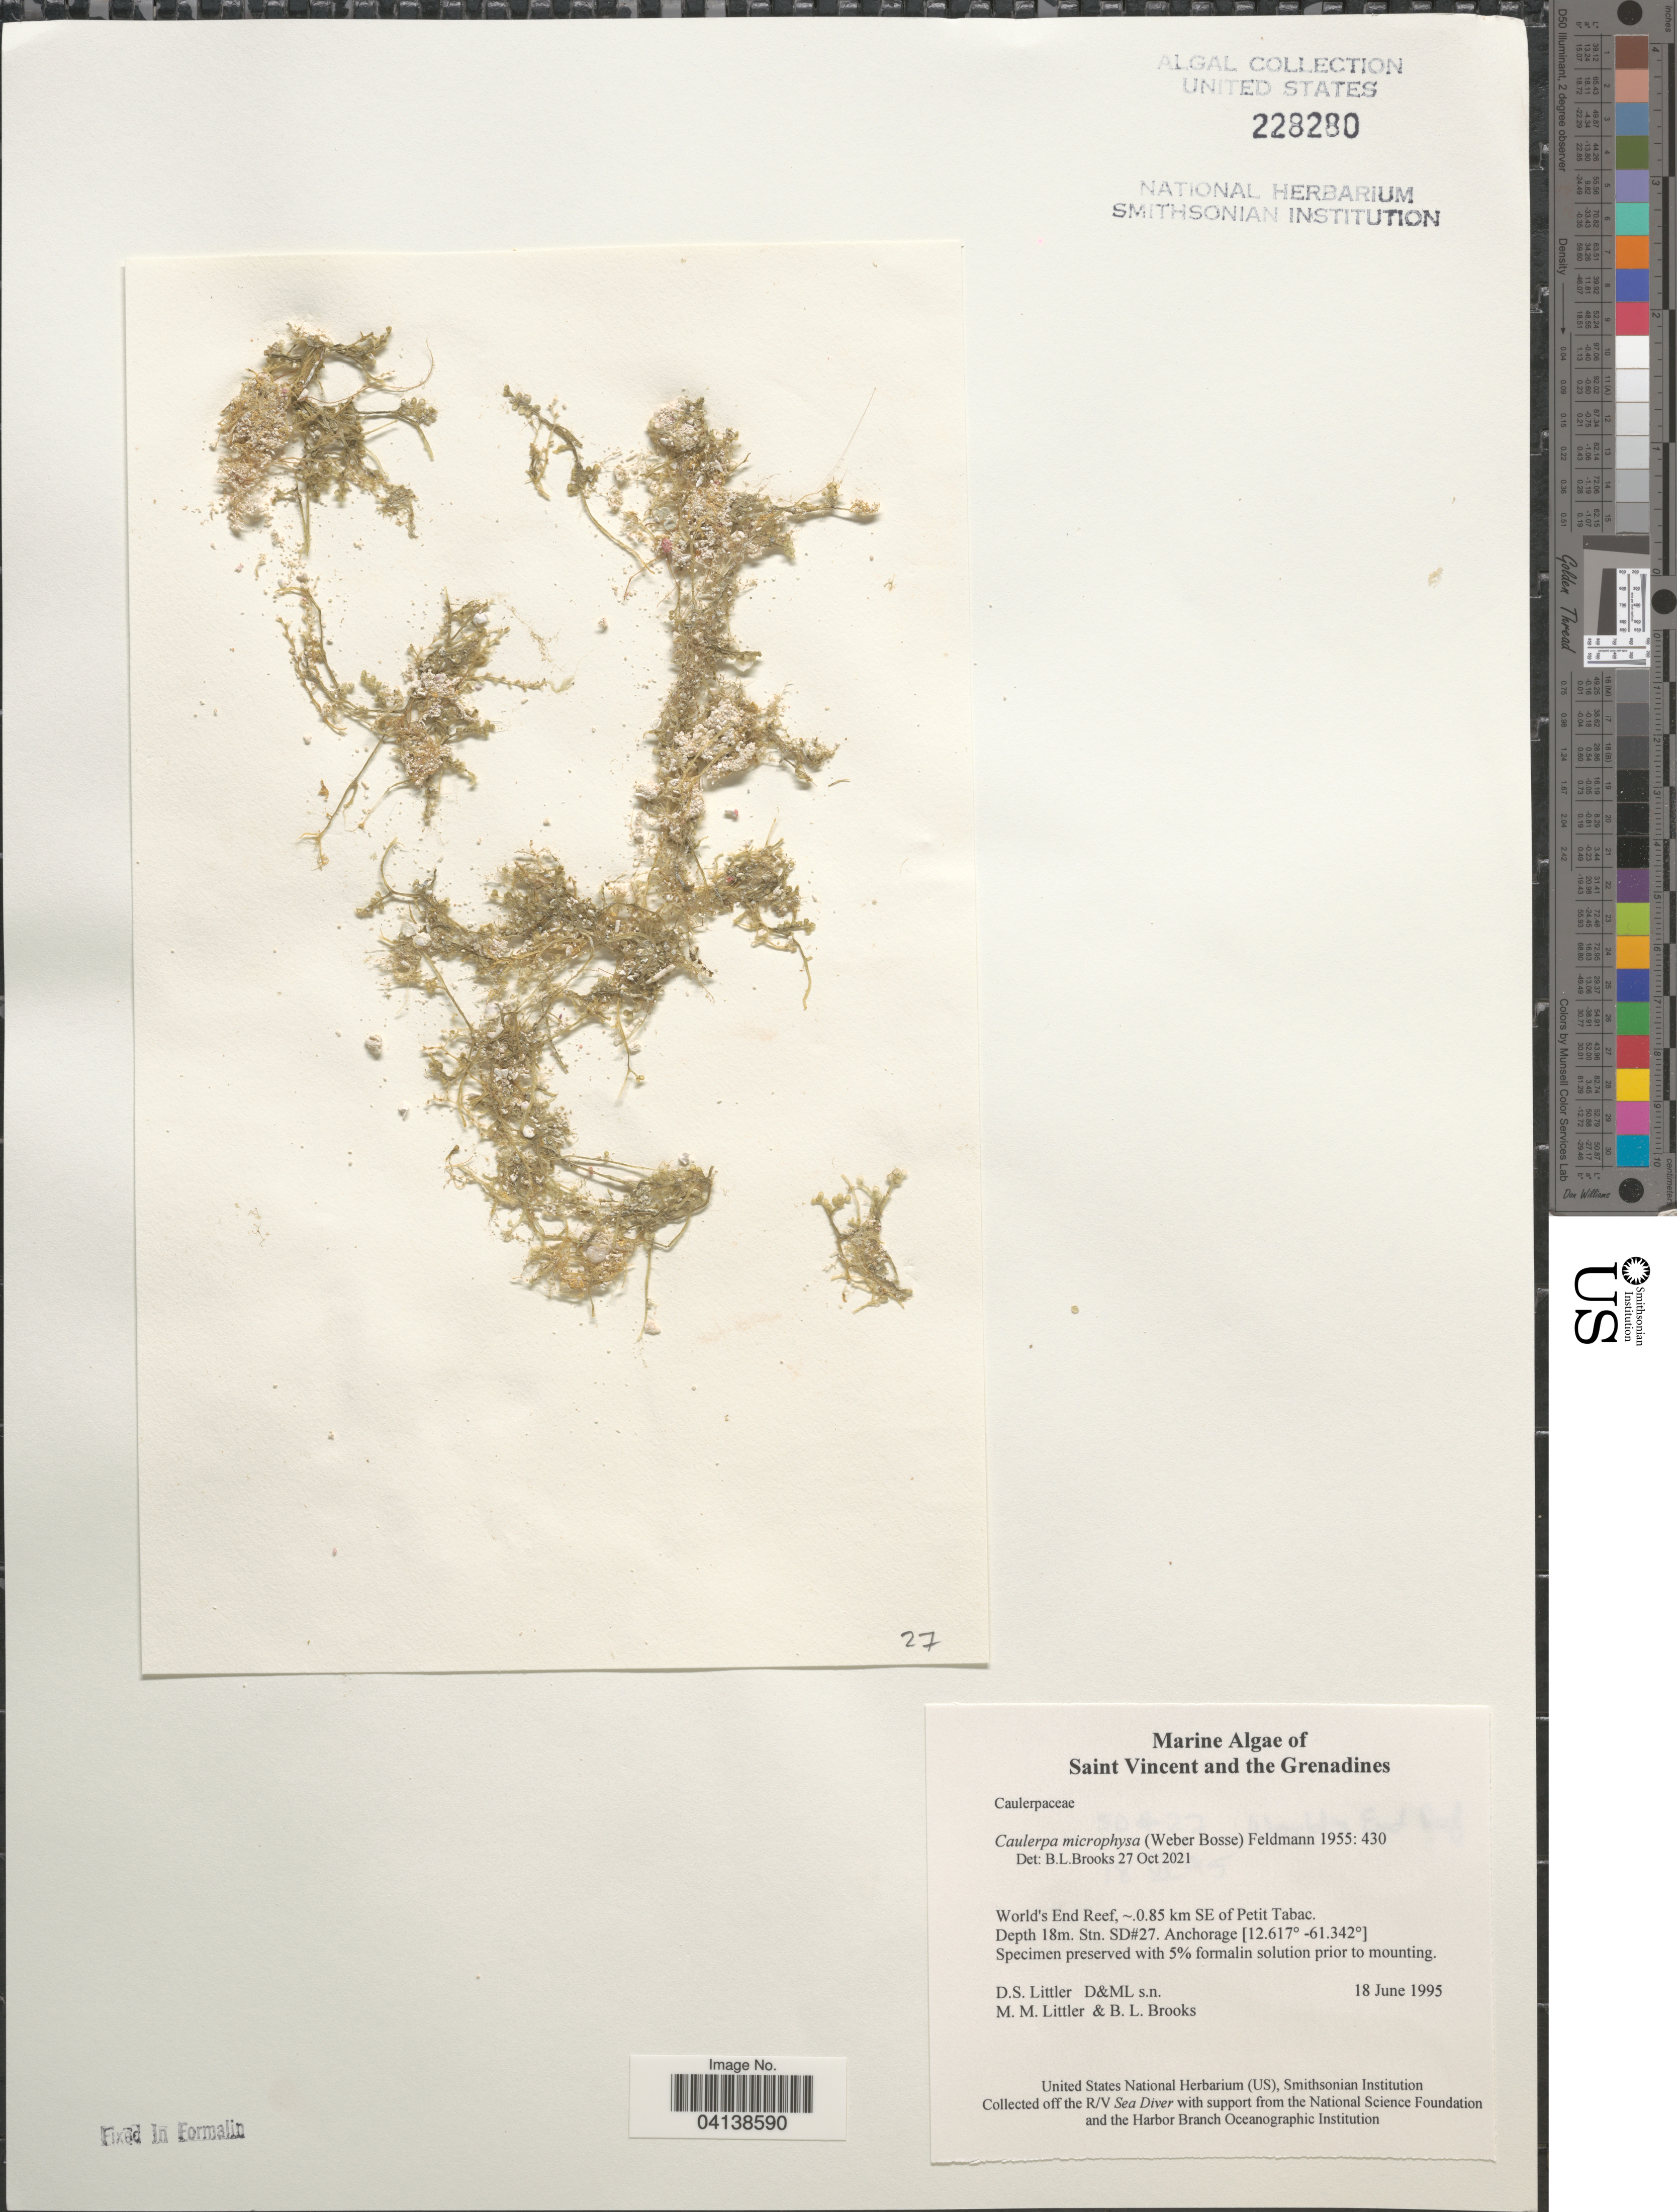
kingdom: Plantae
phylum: Chlorophyta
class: Ulvophyceae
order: Bryopsidales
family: Caulerpaceae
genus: Caulerpa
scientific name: Caulerpa microphysa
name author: (Weber Bosse) Feldmann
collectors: D. S. Littler & B. Brooks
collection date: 1995-06-18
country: St. Vincent - Grenadines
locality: Saint Vincent and the Grenadines. World's End Reef, ~.0.85 km SE of Petit Tabac. Stn. SD#27.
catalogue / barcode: US 228280